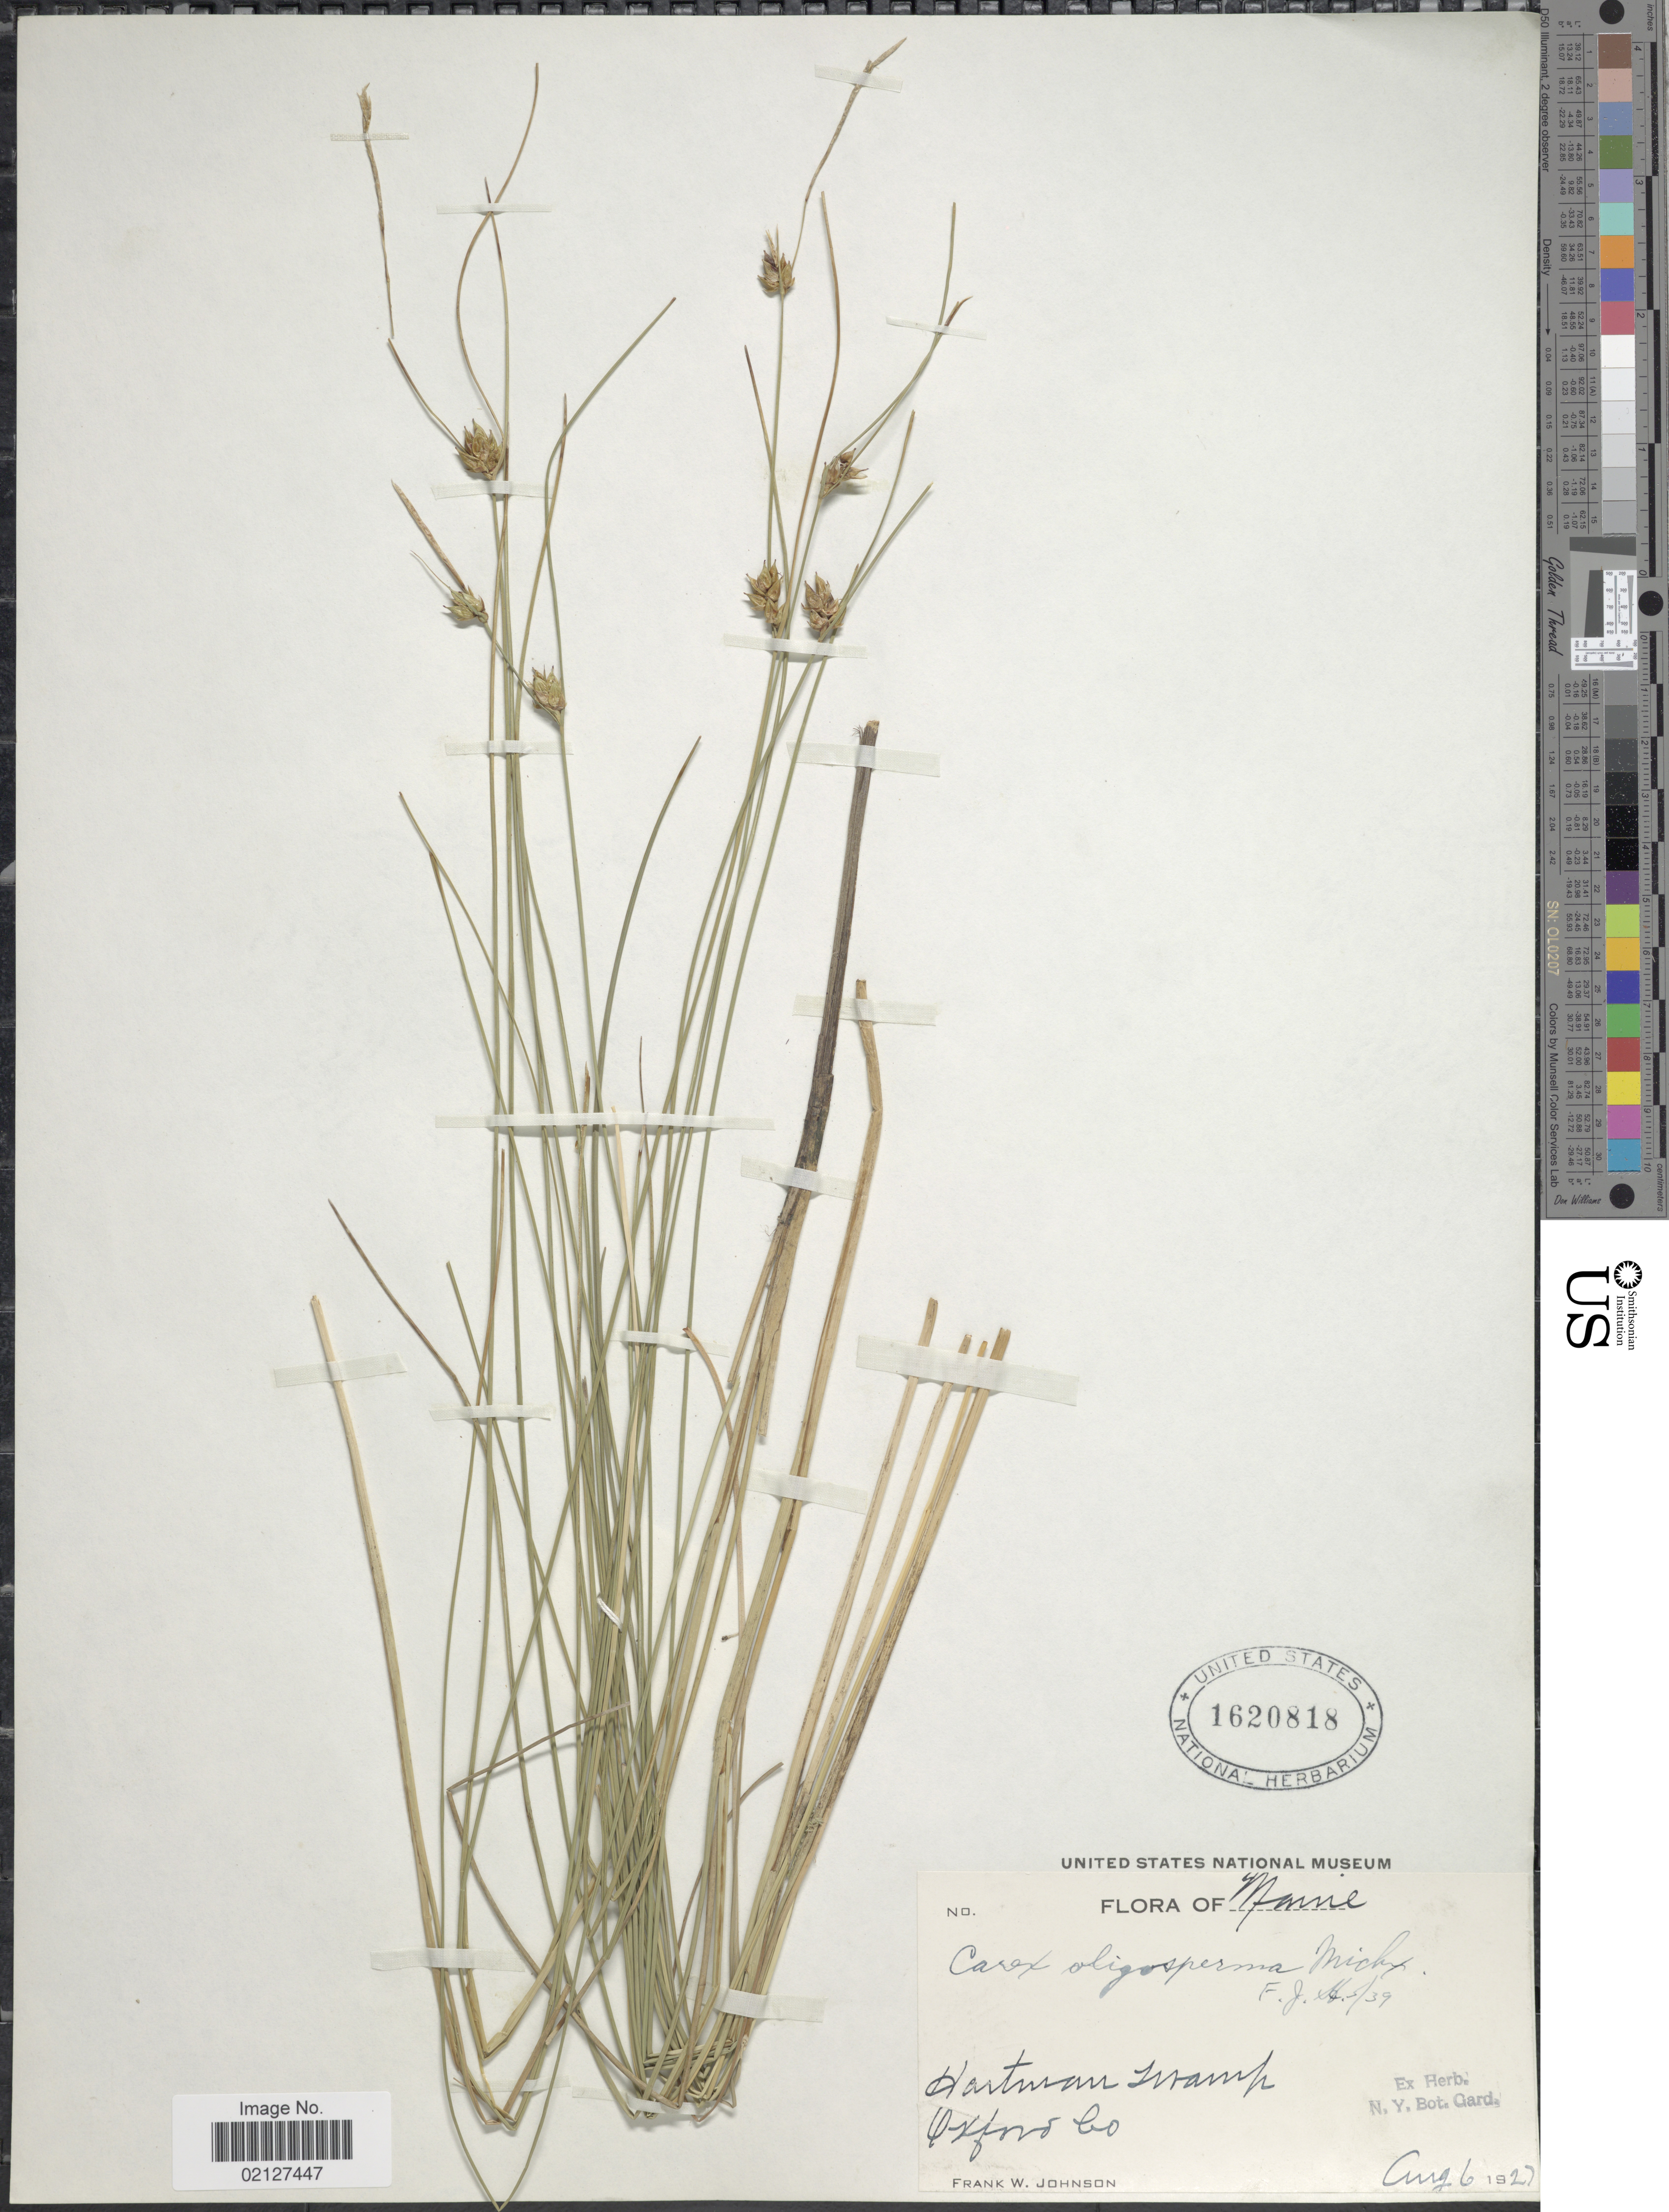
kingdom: Plantae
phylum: Tracheophyta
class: Liliopsida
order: Poales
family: Cyperaceae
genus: Carex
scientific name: Carex oligosperma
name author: Michx.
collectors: F. W. Johnson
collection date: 1927-08-06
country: United States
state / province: Maine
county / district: Oxford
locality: Hartman Swamp, Oxford Co.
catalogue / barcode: US 1620818